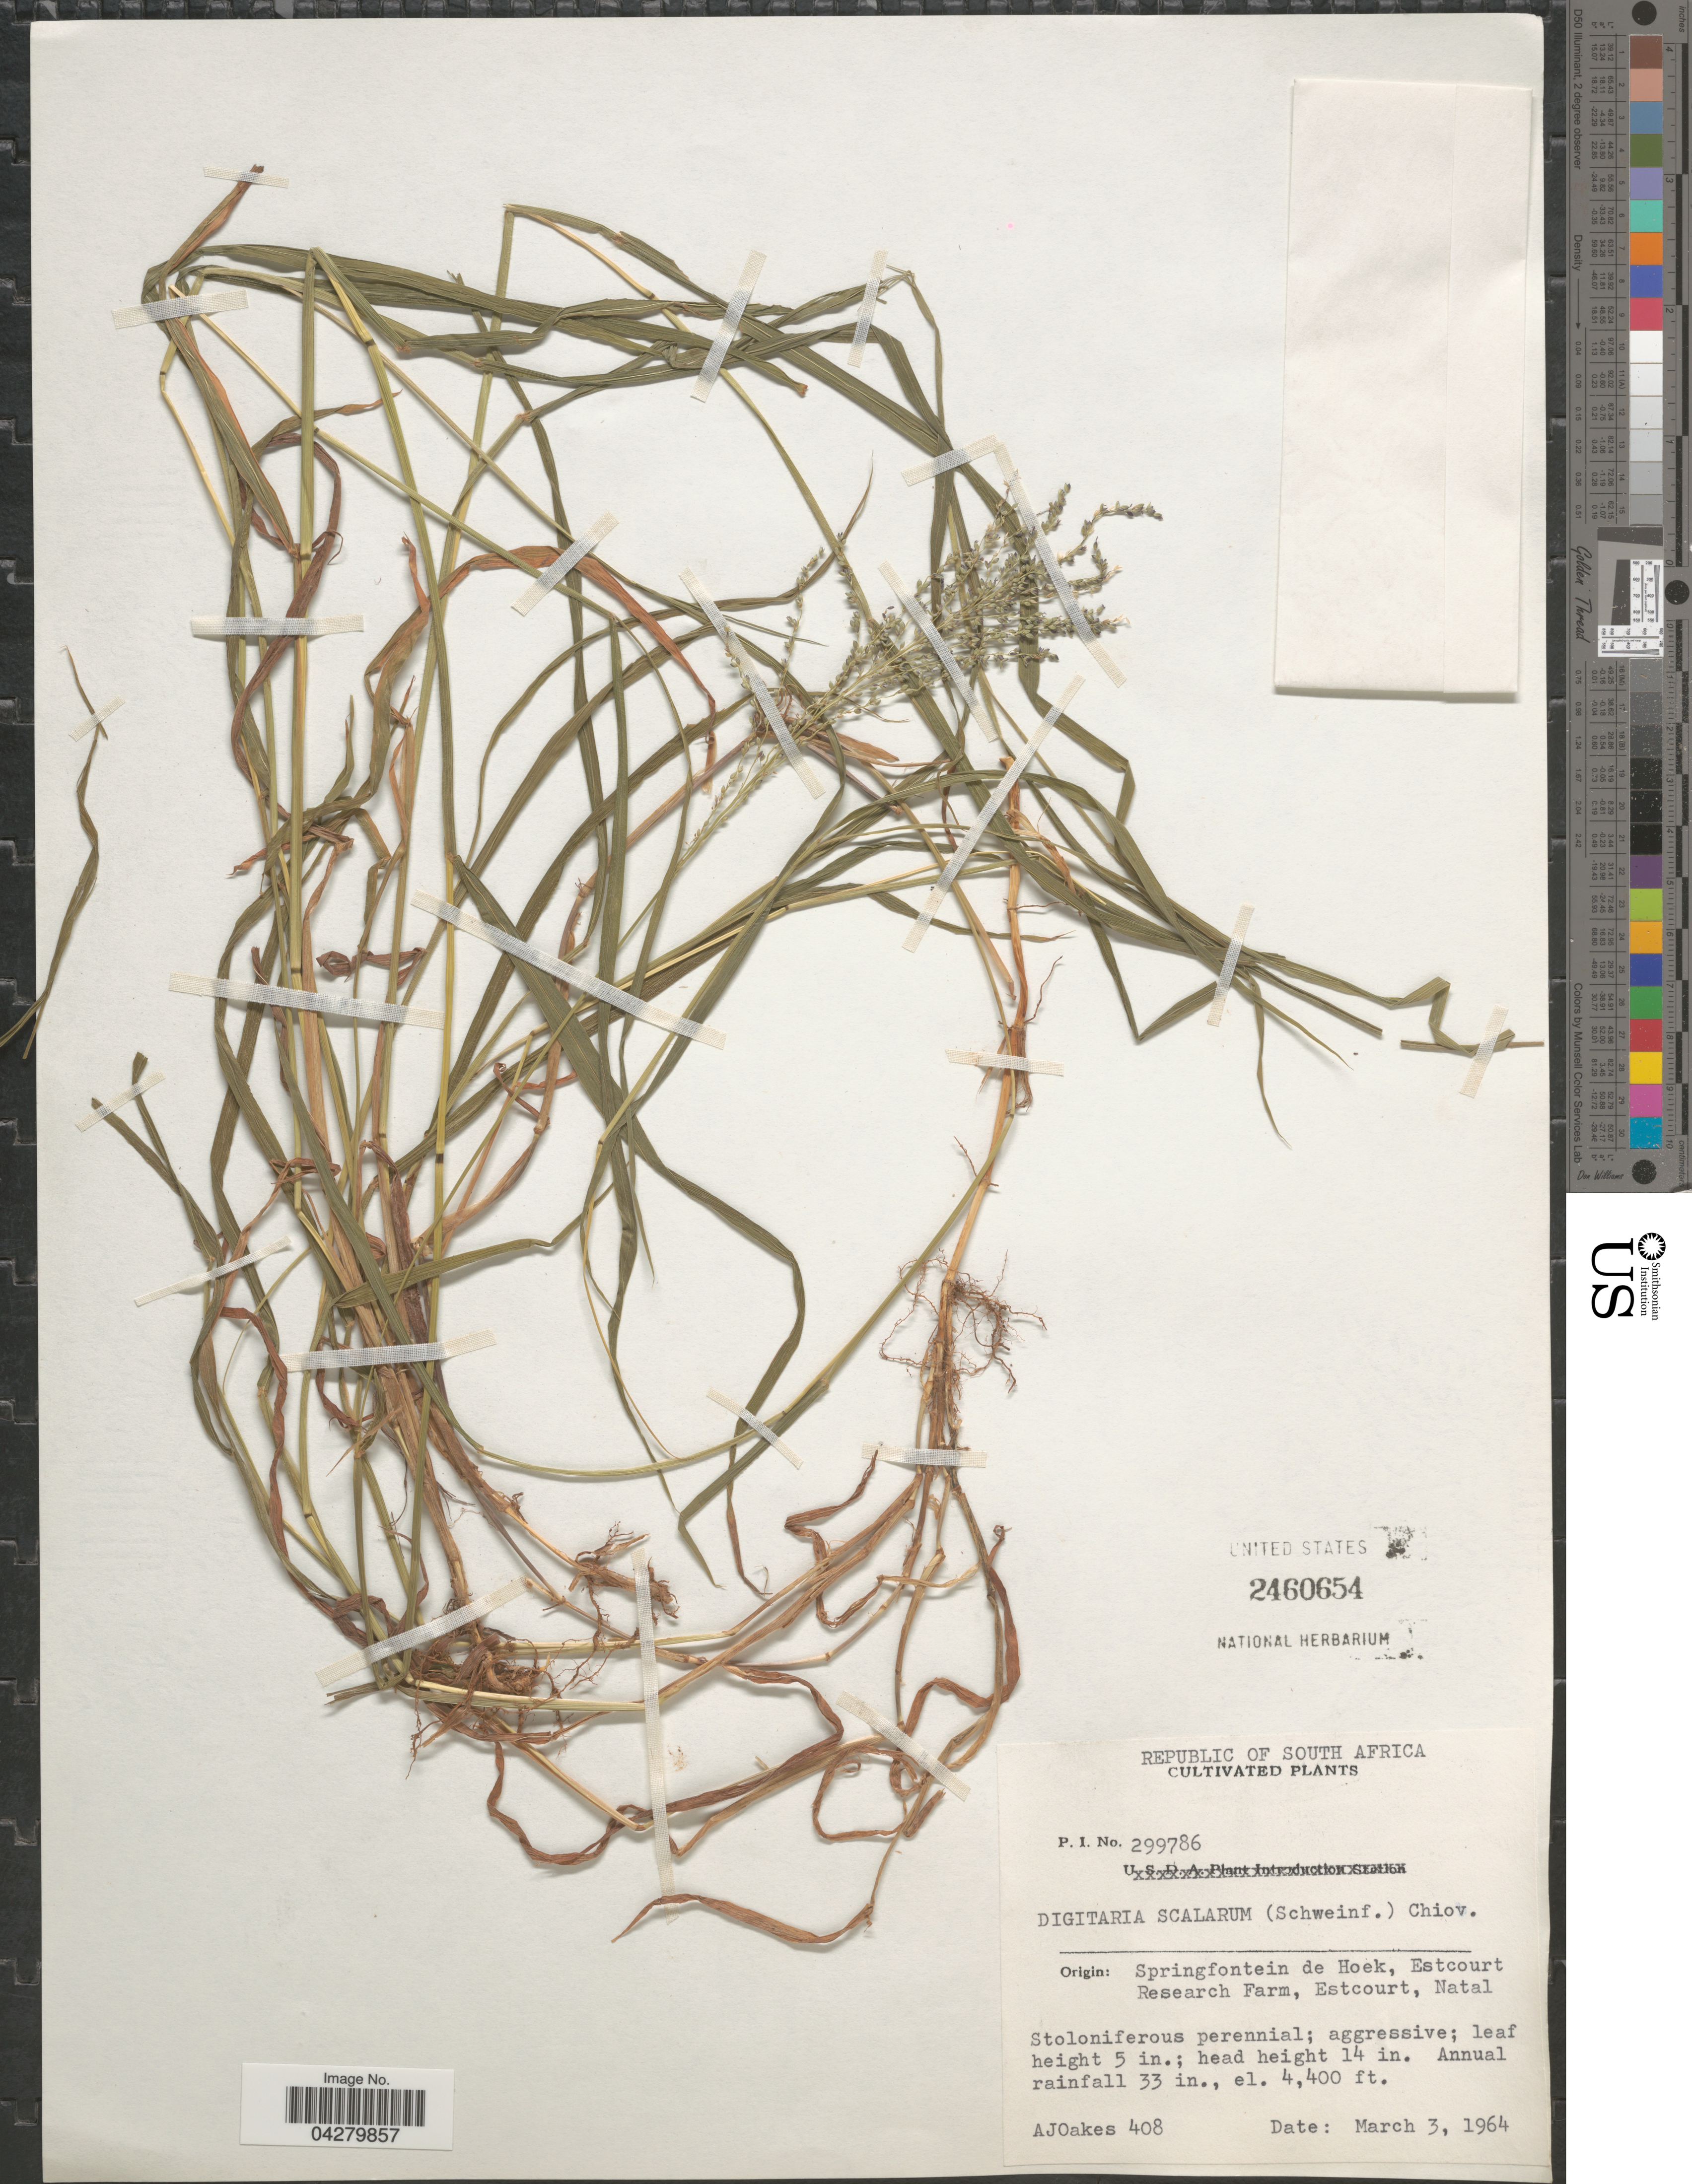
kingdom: Plantae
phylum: Tracheophyta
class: Liliopsida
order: Poales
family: Poaceae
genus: Digitaria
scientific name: Digitaria abyssinica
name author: (Hochst. ex Rich.) Stapf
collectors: A. Oakes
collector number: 408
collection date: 1964-03-03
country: South Africa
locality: Republic of South Africa.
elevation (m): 1341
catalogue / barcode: US 2460654